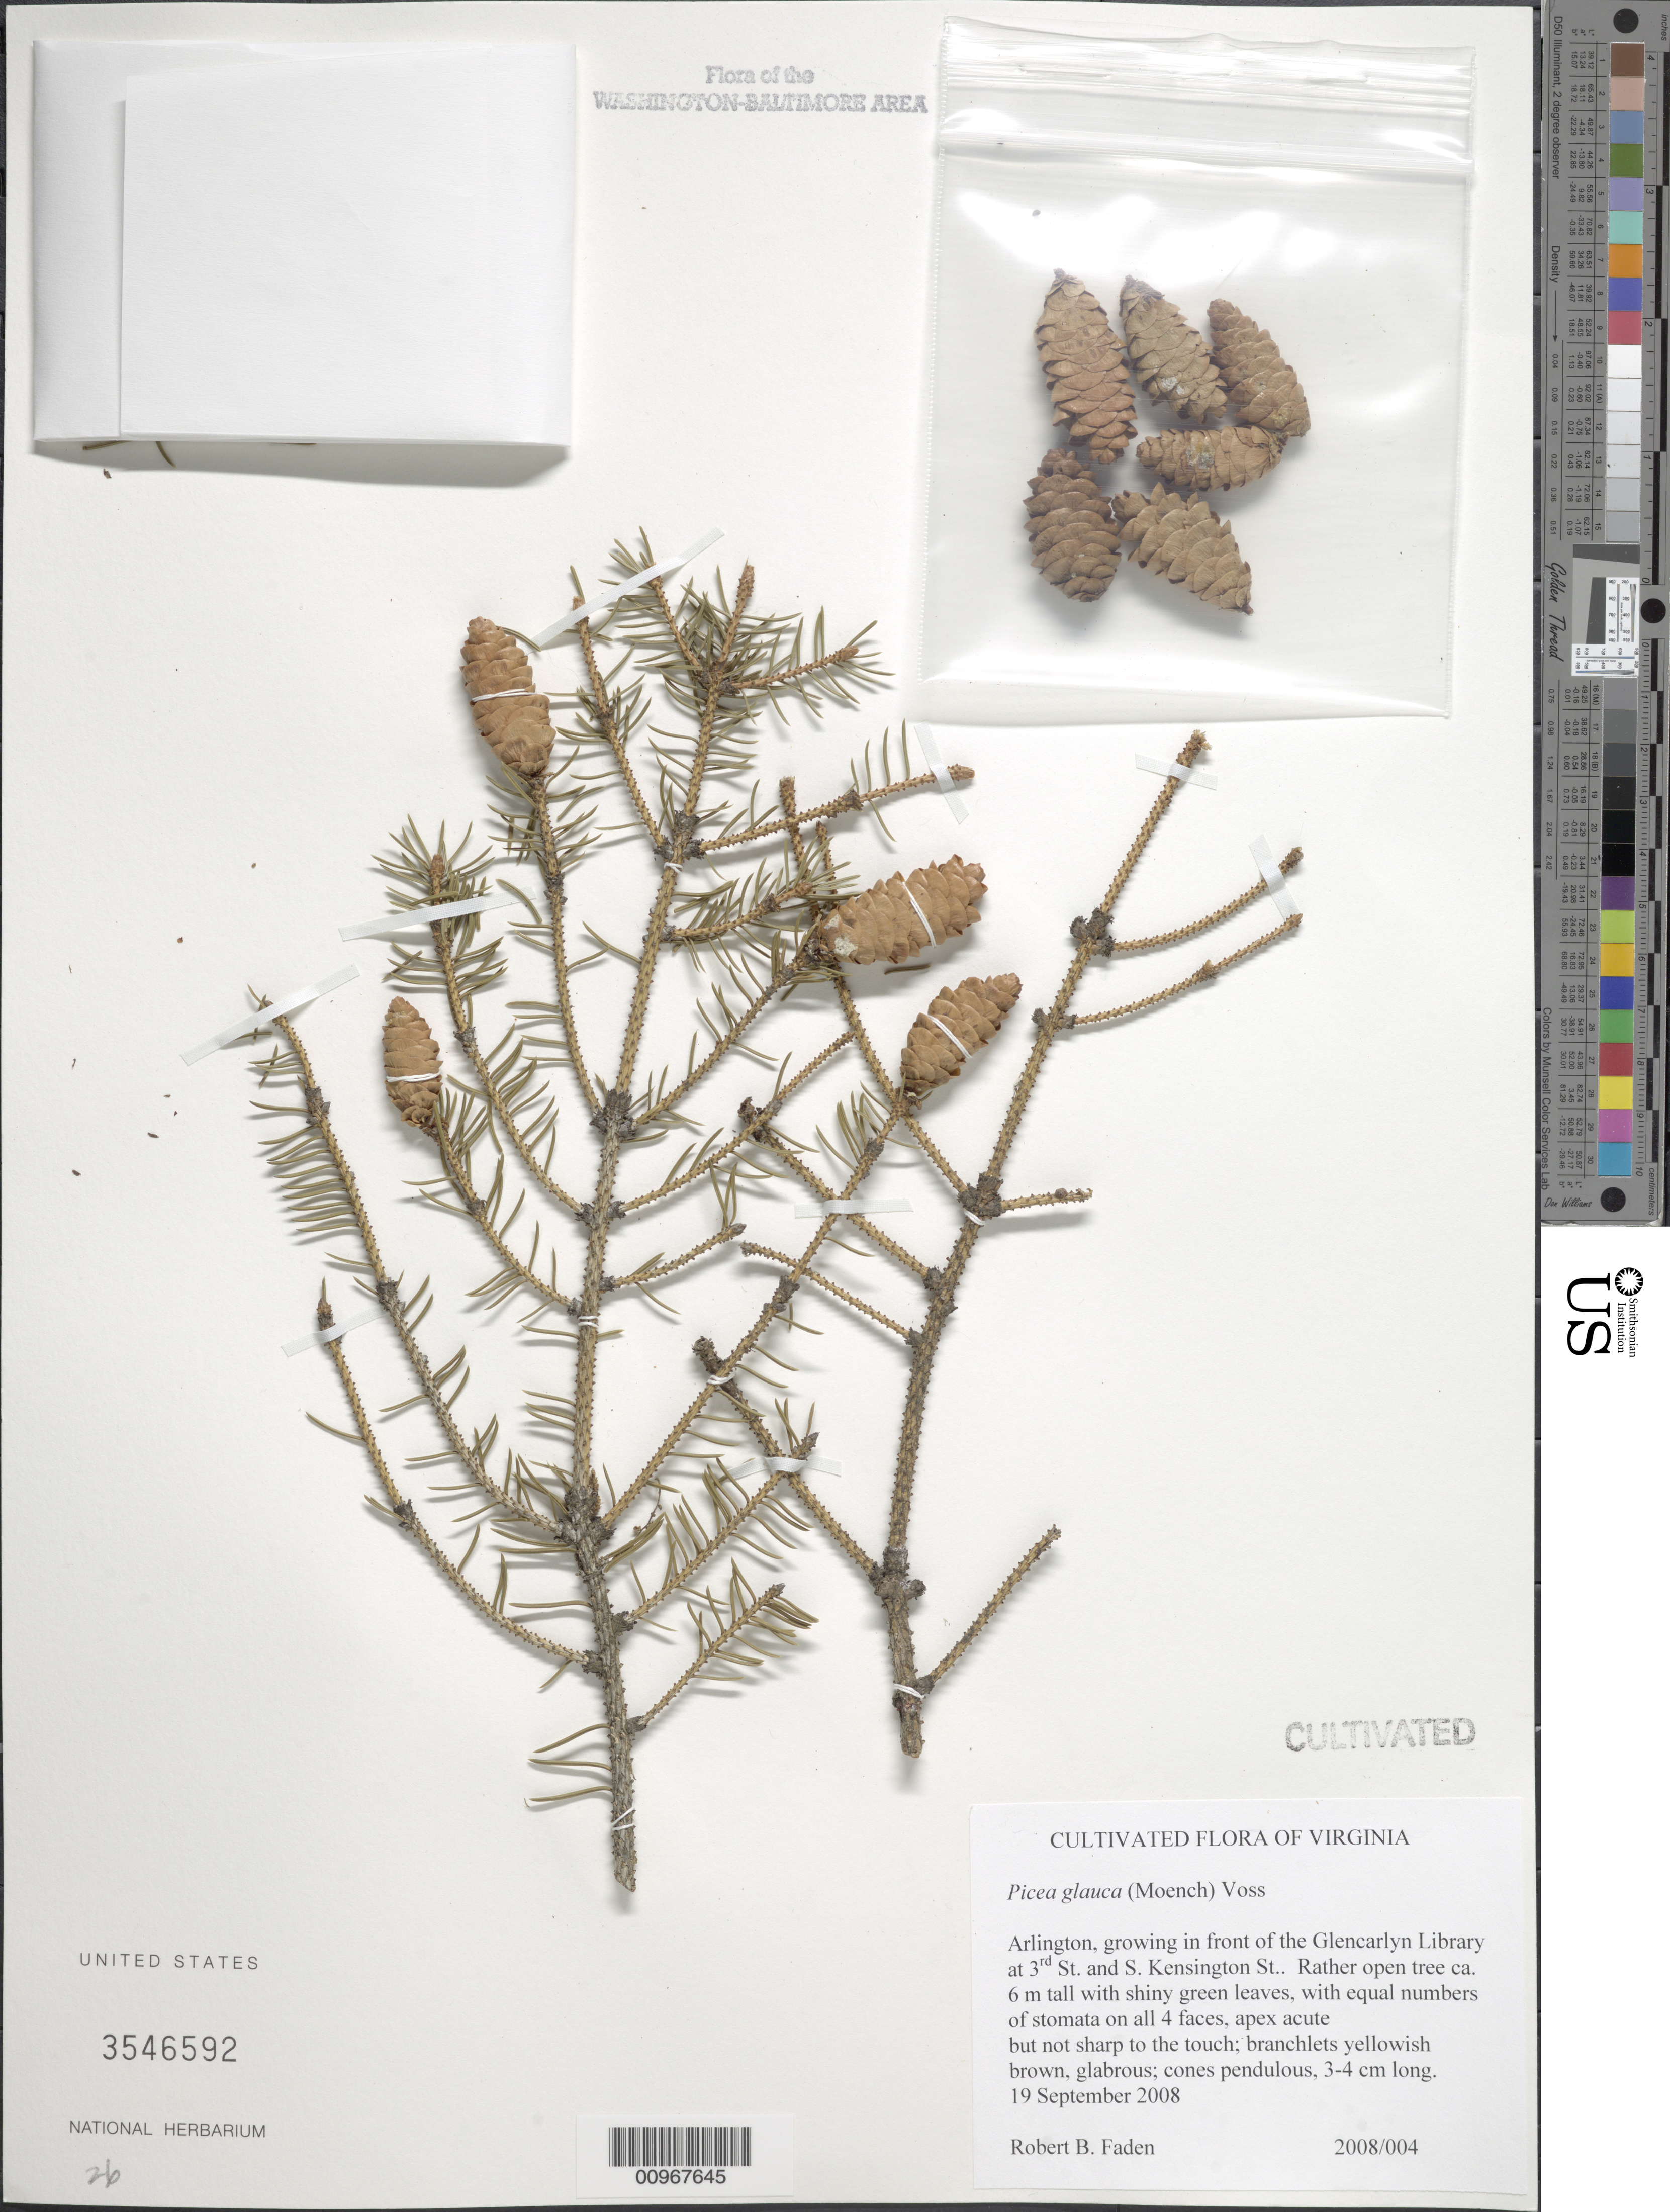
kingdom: Plantae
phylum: Tracheophyta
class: Pinopsida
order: Pinales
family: Pinaceae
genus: Picea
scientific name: Picea glauca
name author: (Moench) Voss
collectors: R. B. Faden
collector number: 2008/004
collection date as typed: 19 Sep 2008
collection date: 2008-09-19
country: United States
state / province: Virginia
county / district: Arlington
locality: Arlington, growing in front of the Glencarlin Library at 3rd and S. Kensington St.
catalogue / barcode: US 3546592